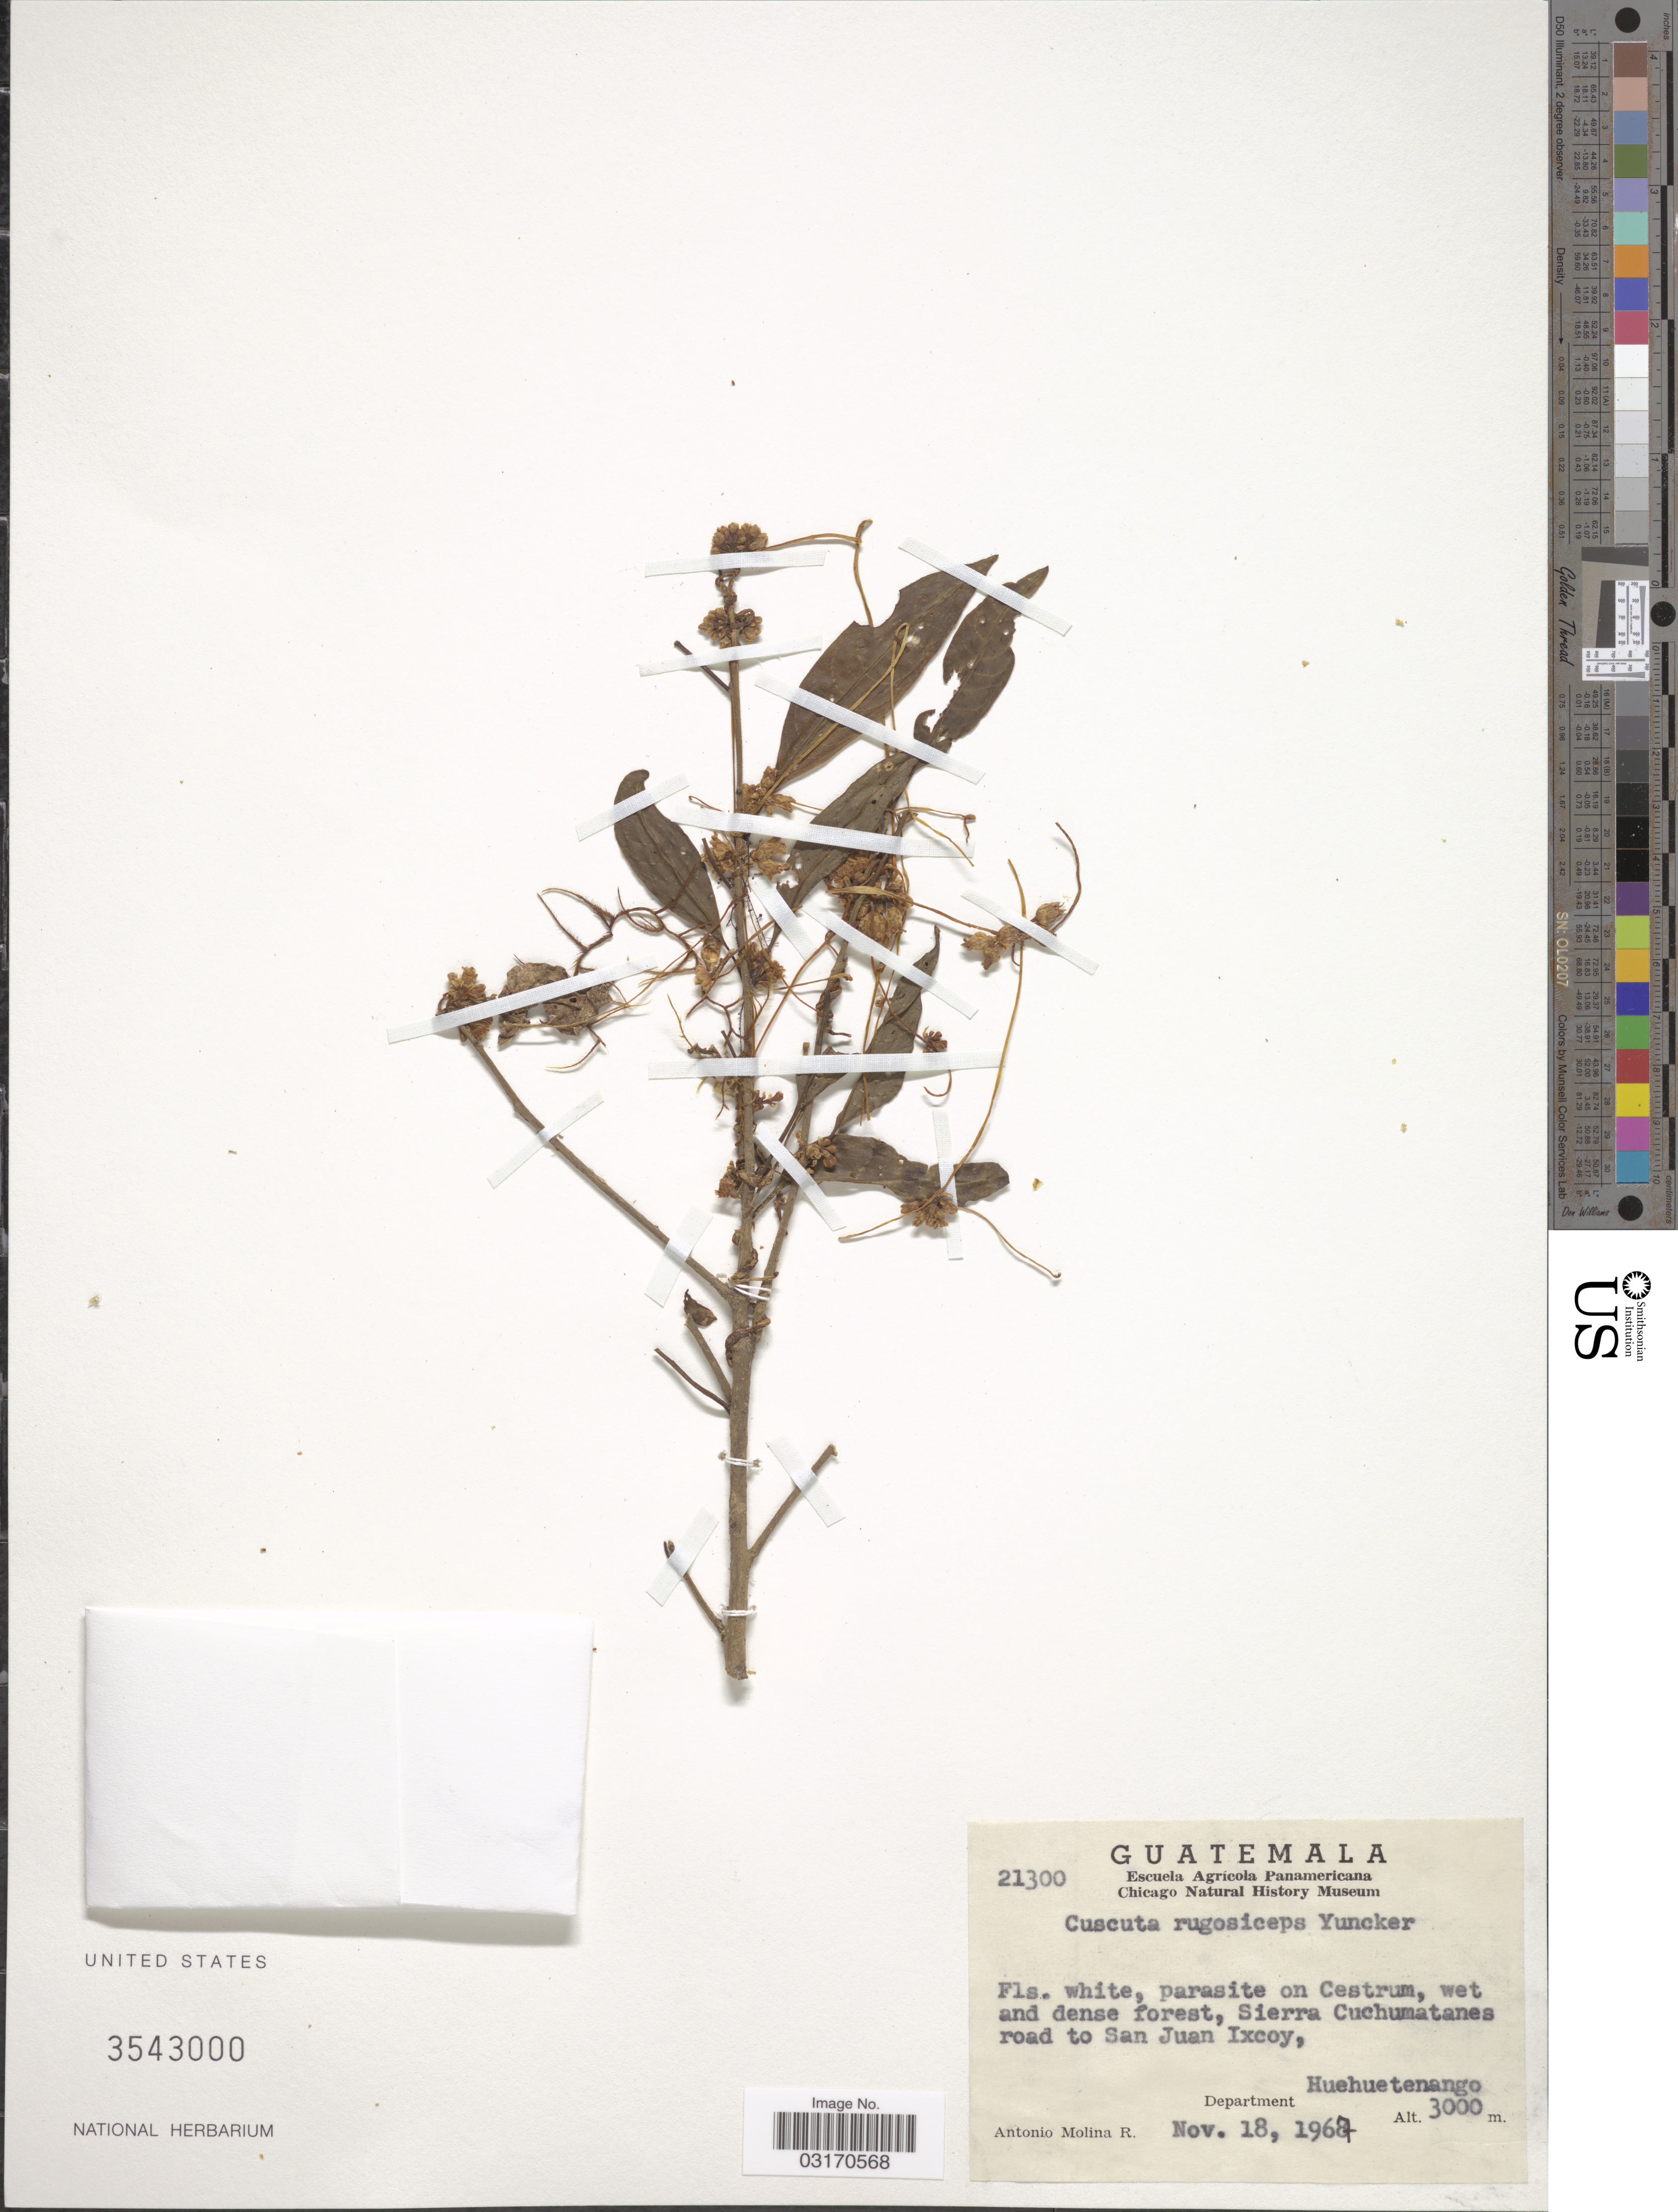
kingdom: Plantae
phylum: Tracheophyta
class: Magnoliopsida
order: Solanales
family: Convolvulaceae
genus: Cuscuta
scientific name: Cuscuta rugosiceps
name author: Yunck.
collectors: A. Molina R.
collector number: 21300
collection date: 1967-11-18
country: Guatemala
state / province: Huehuetenango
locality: Wet and dense forest, Sierra Cuchumatanes road to San Juan Ixcoy, Department Huehuetenango.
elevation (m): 3000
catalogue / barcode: US 3543000